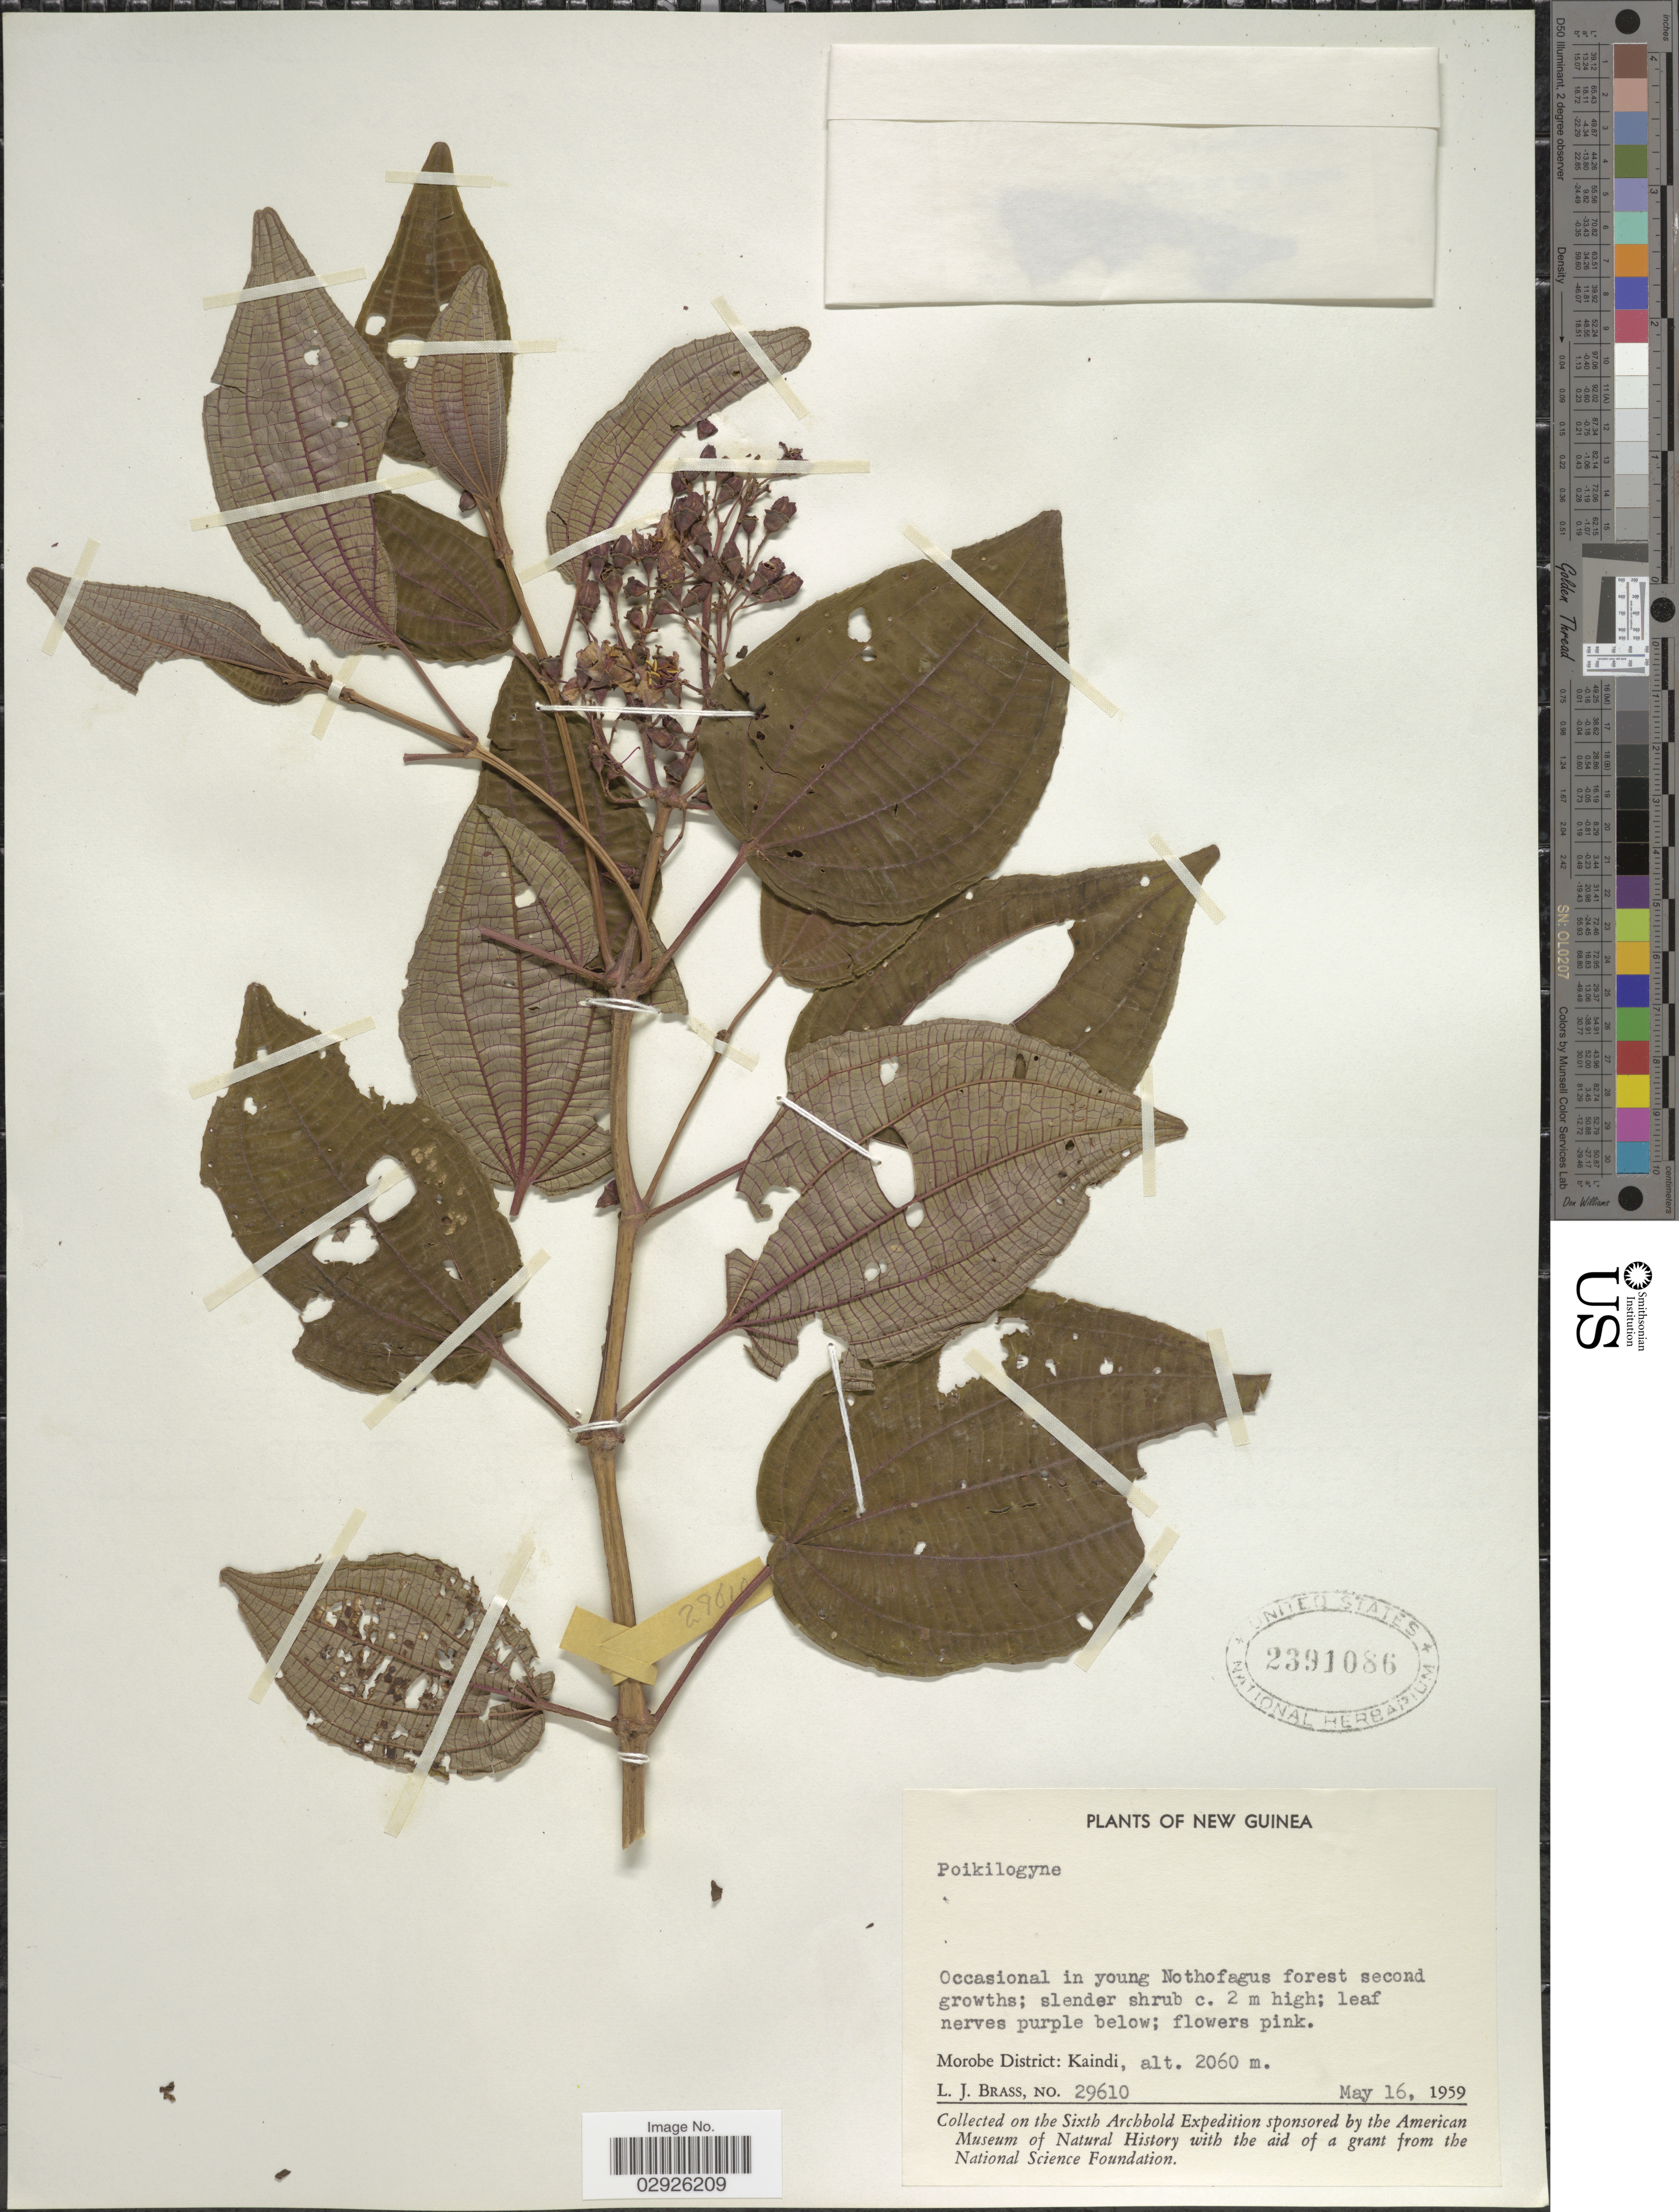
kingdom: Plantae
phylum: Tracheophyta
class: Magnoliopsida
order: Myrtales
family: Melastomataceae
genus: Poikilogyne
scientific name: Poikilogyne sp.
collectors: L. J. Brass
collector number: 29610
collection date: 1959-05-16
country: Papua New Guinea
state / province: Morobe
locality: New Guinea. Morobe District: Kaindi.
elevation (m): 2060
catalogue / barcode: US 2391086